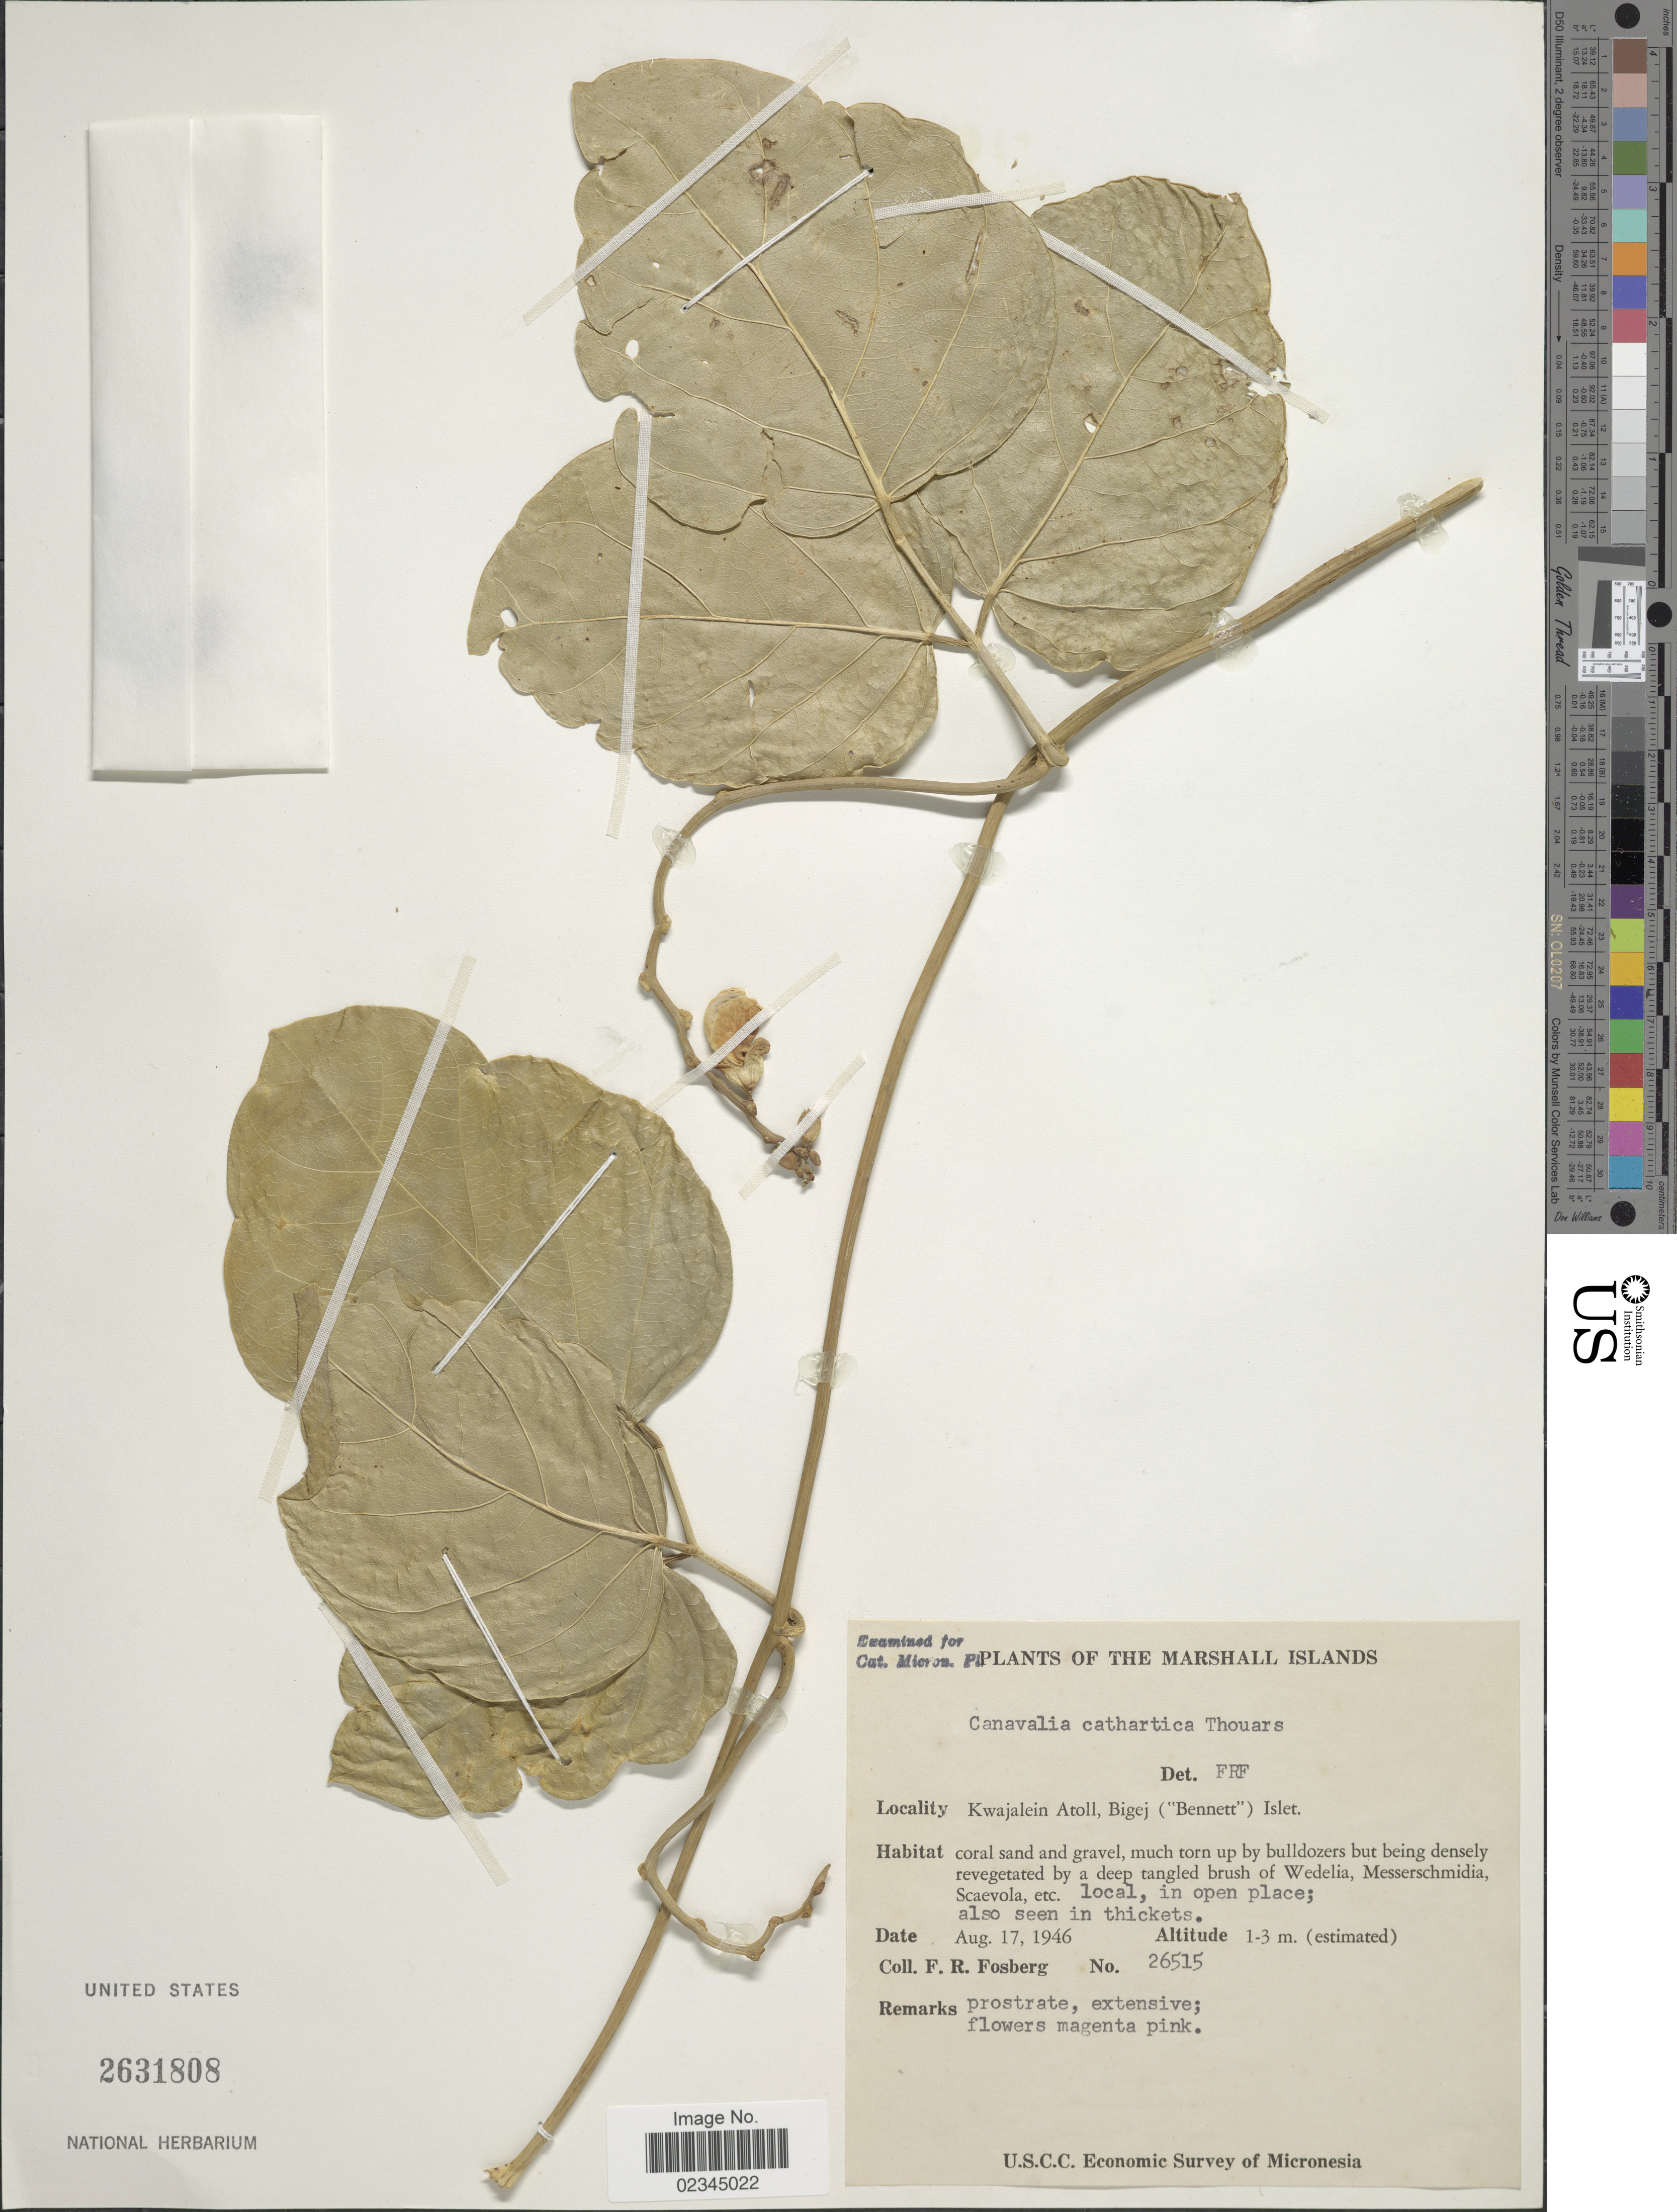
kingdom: Plantae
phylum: Tracheophyta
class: Magnoliopsida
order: Fabales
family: Fabaceae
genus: Canavalia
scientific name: Canavalia cathartica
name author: Thouars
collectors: F. R. Fosberg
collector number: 26515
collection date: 1946-08-17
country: Marshall Islands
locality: Kwajalein Atoll, Bigej (Bennett) Islet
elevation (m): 1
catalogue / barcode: US 2631808